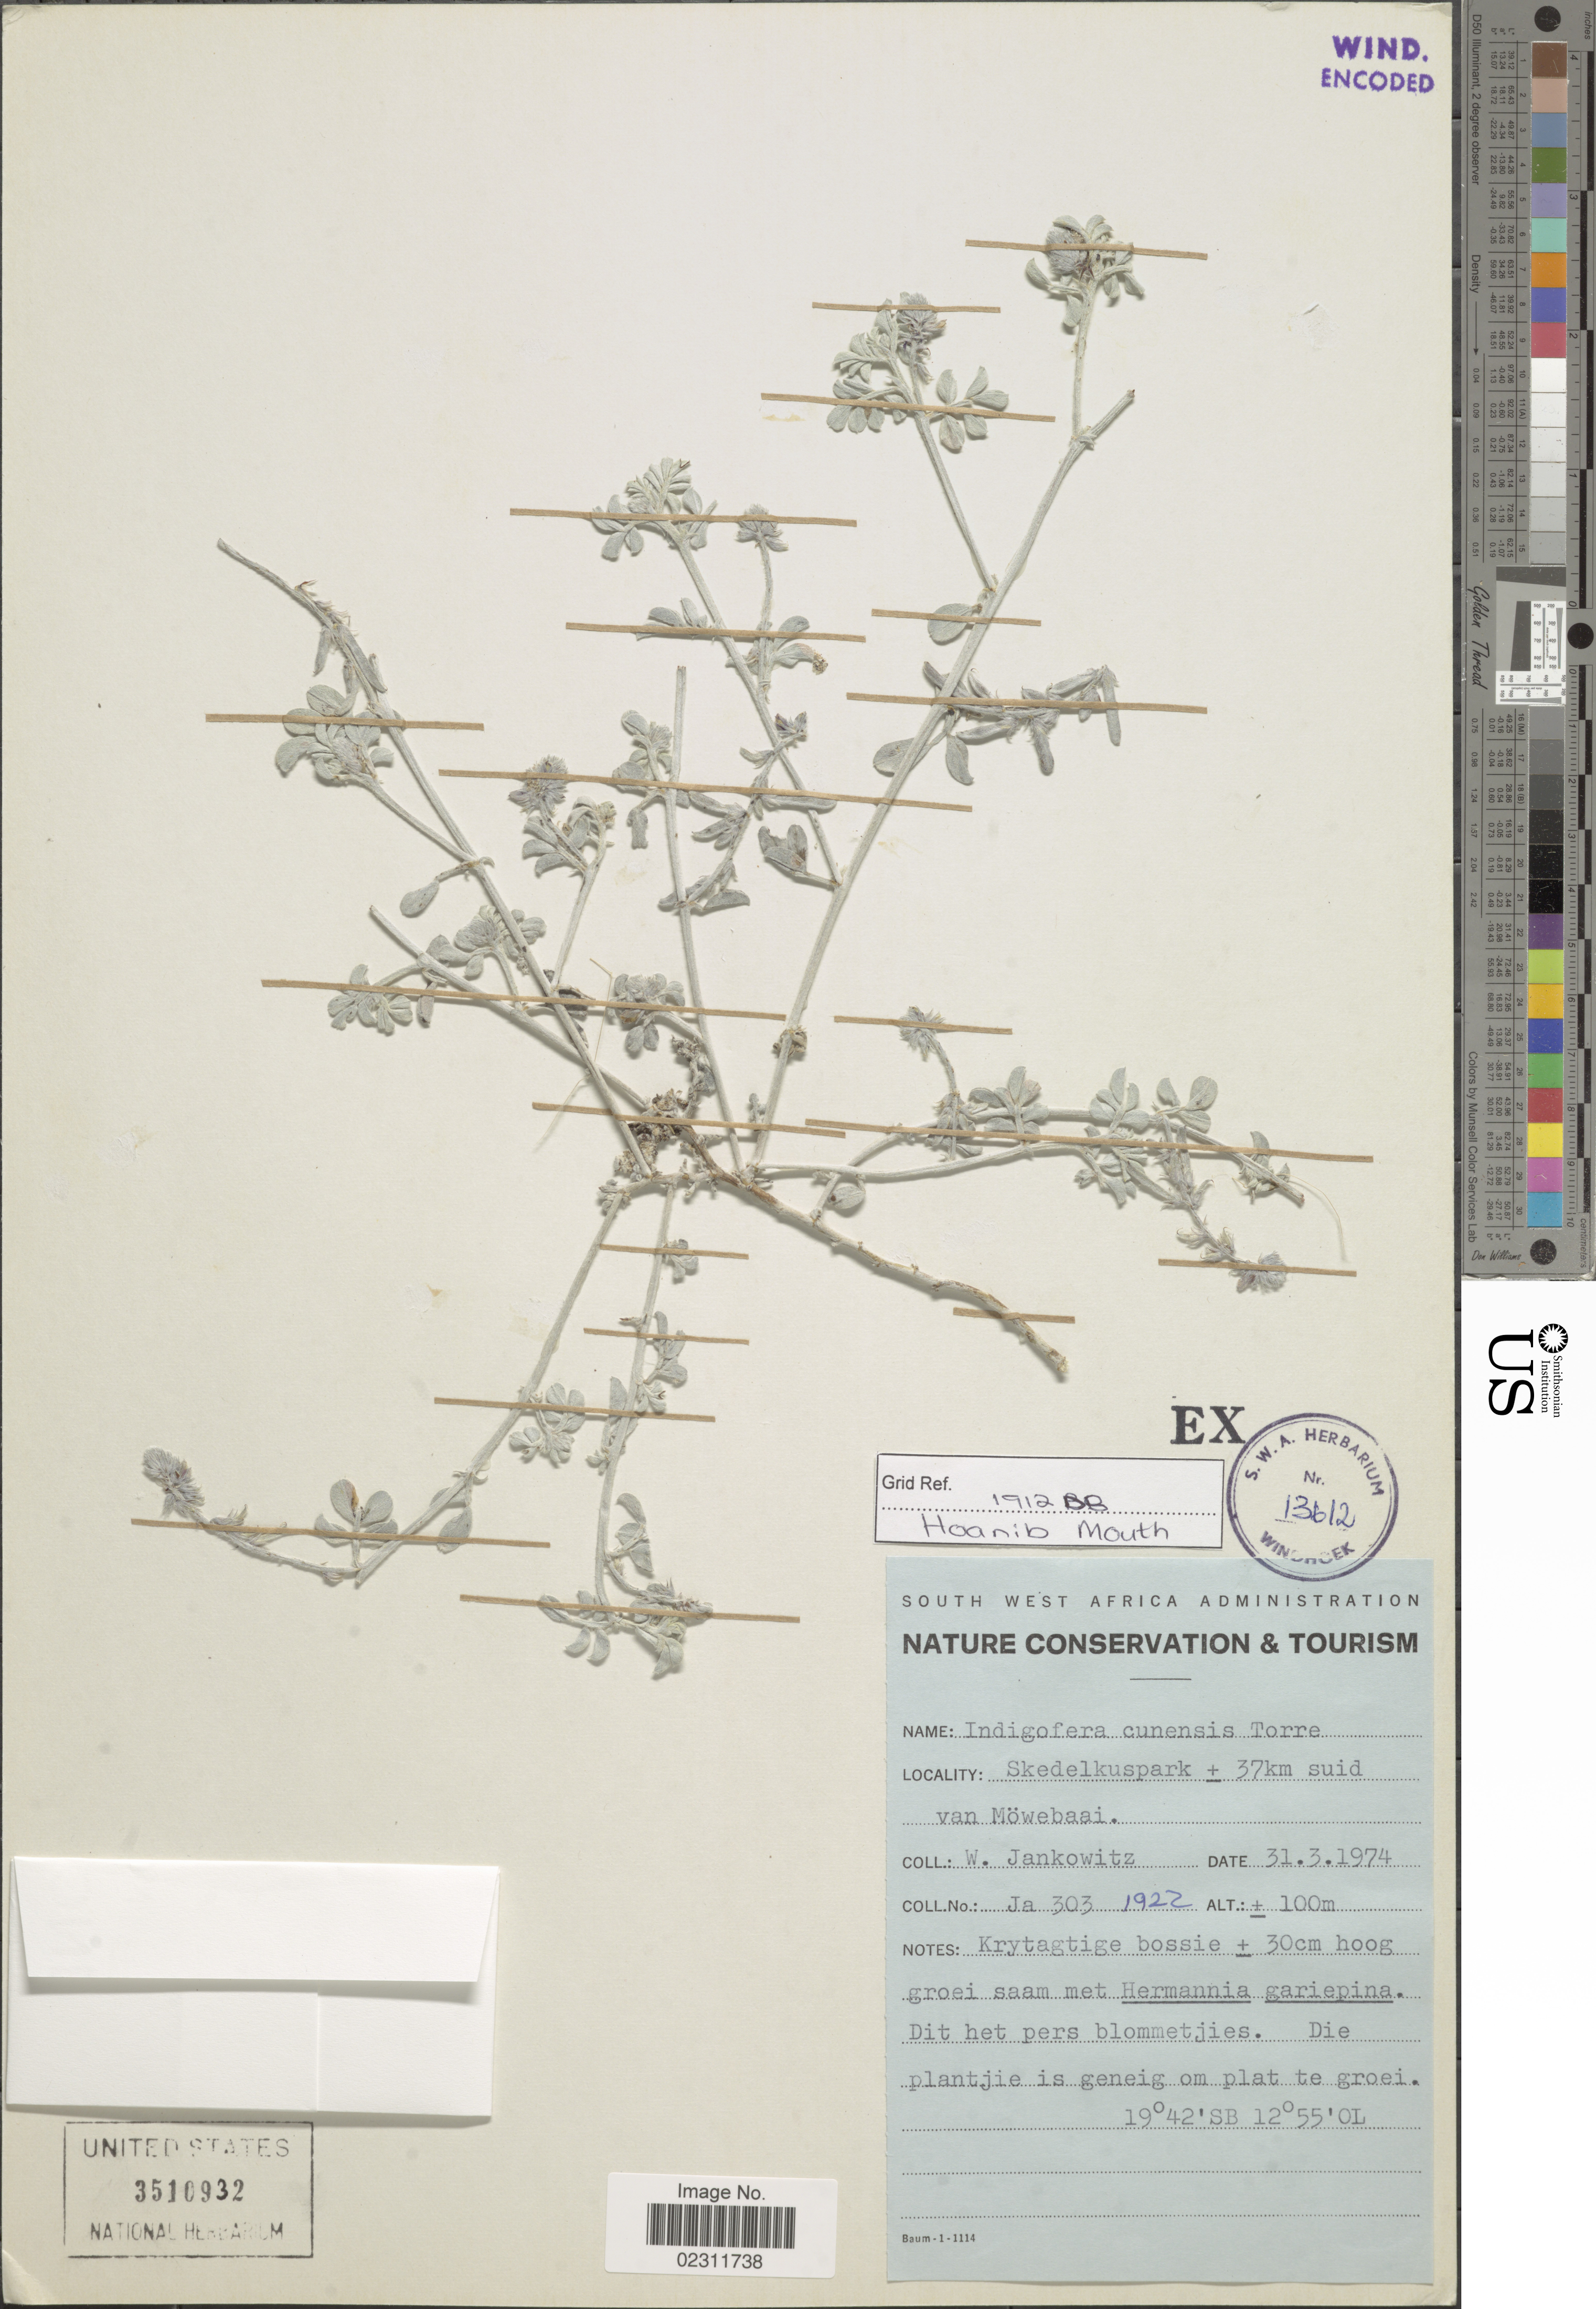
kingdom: Plantae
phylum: Tracheophyta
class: Magnoliopsida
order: Fabales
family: Fabaceae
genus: Indigofera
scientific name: Indigofera cunenensis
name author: Torre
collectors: W. Jankowitz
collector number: Ja303/1922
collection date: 1974-03-31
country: Namibia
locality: Skedelkuspark ± 37 km suid van Mowebaai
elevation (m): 100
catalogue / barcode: US 3510932